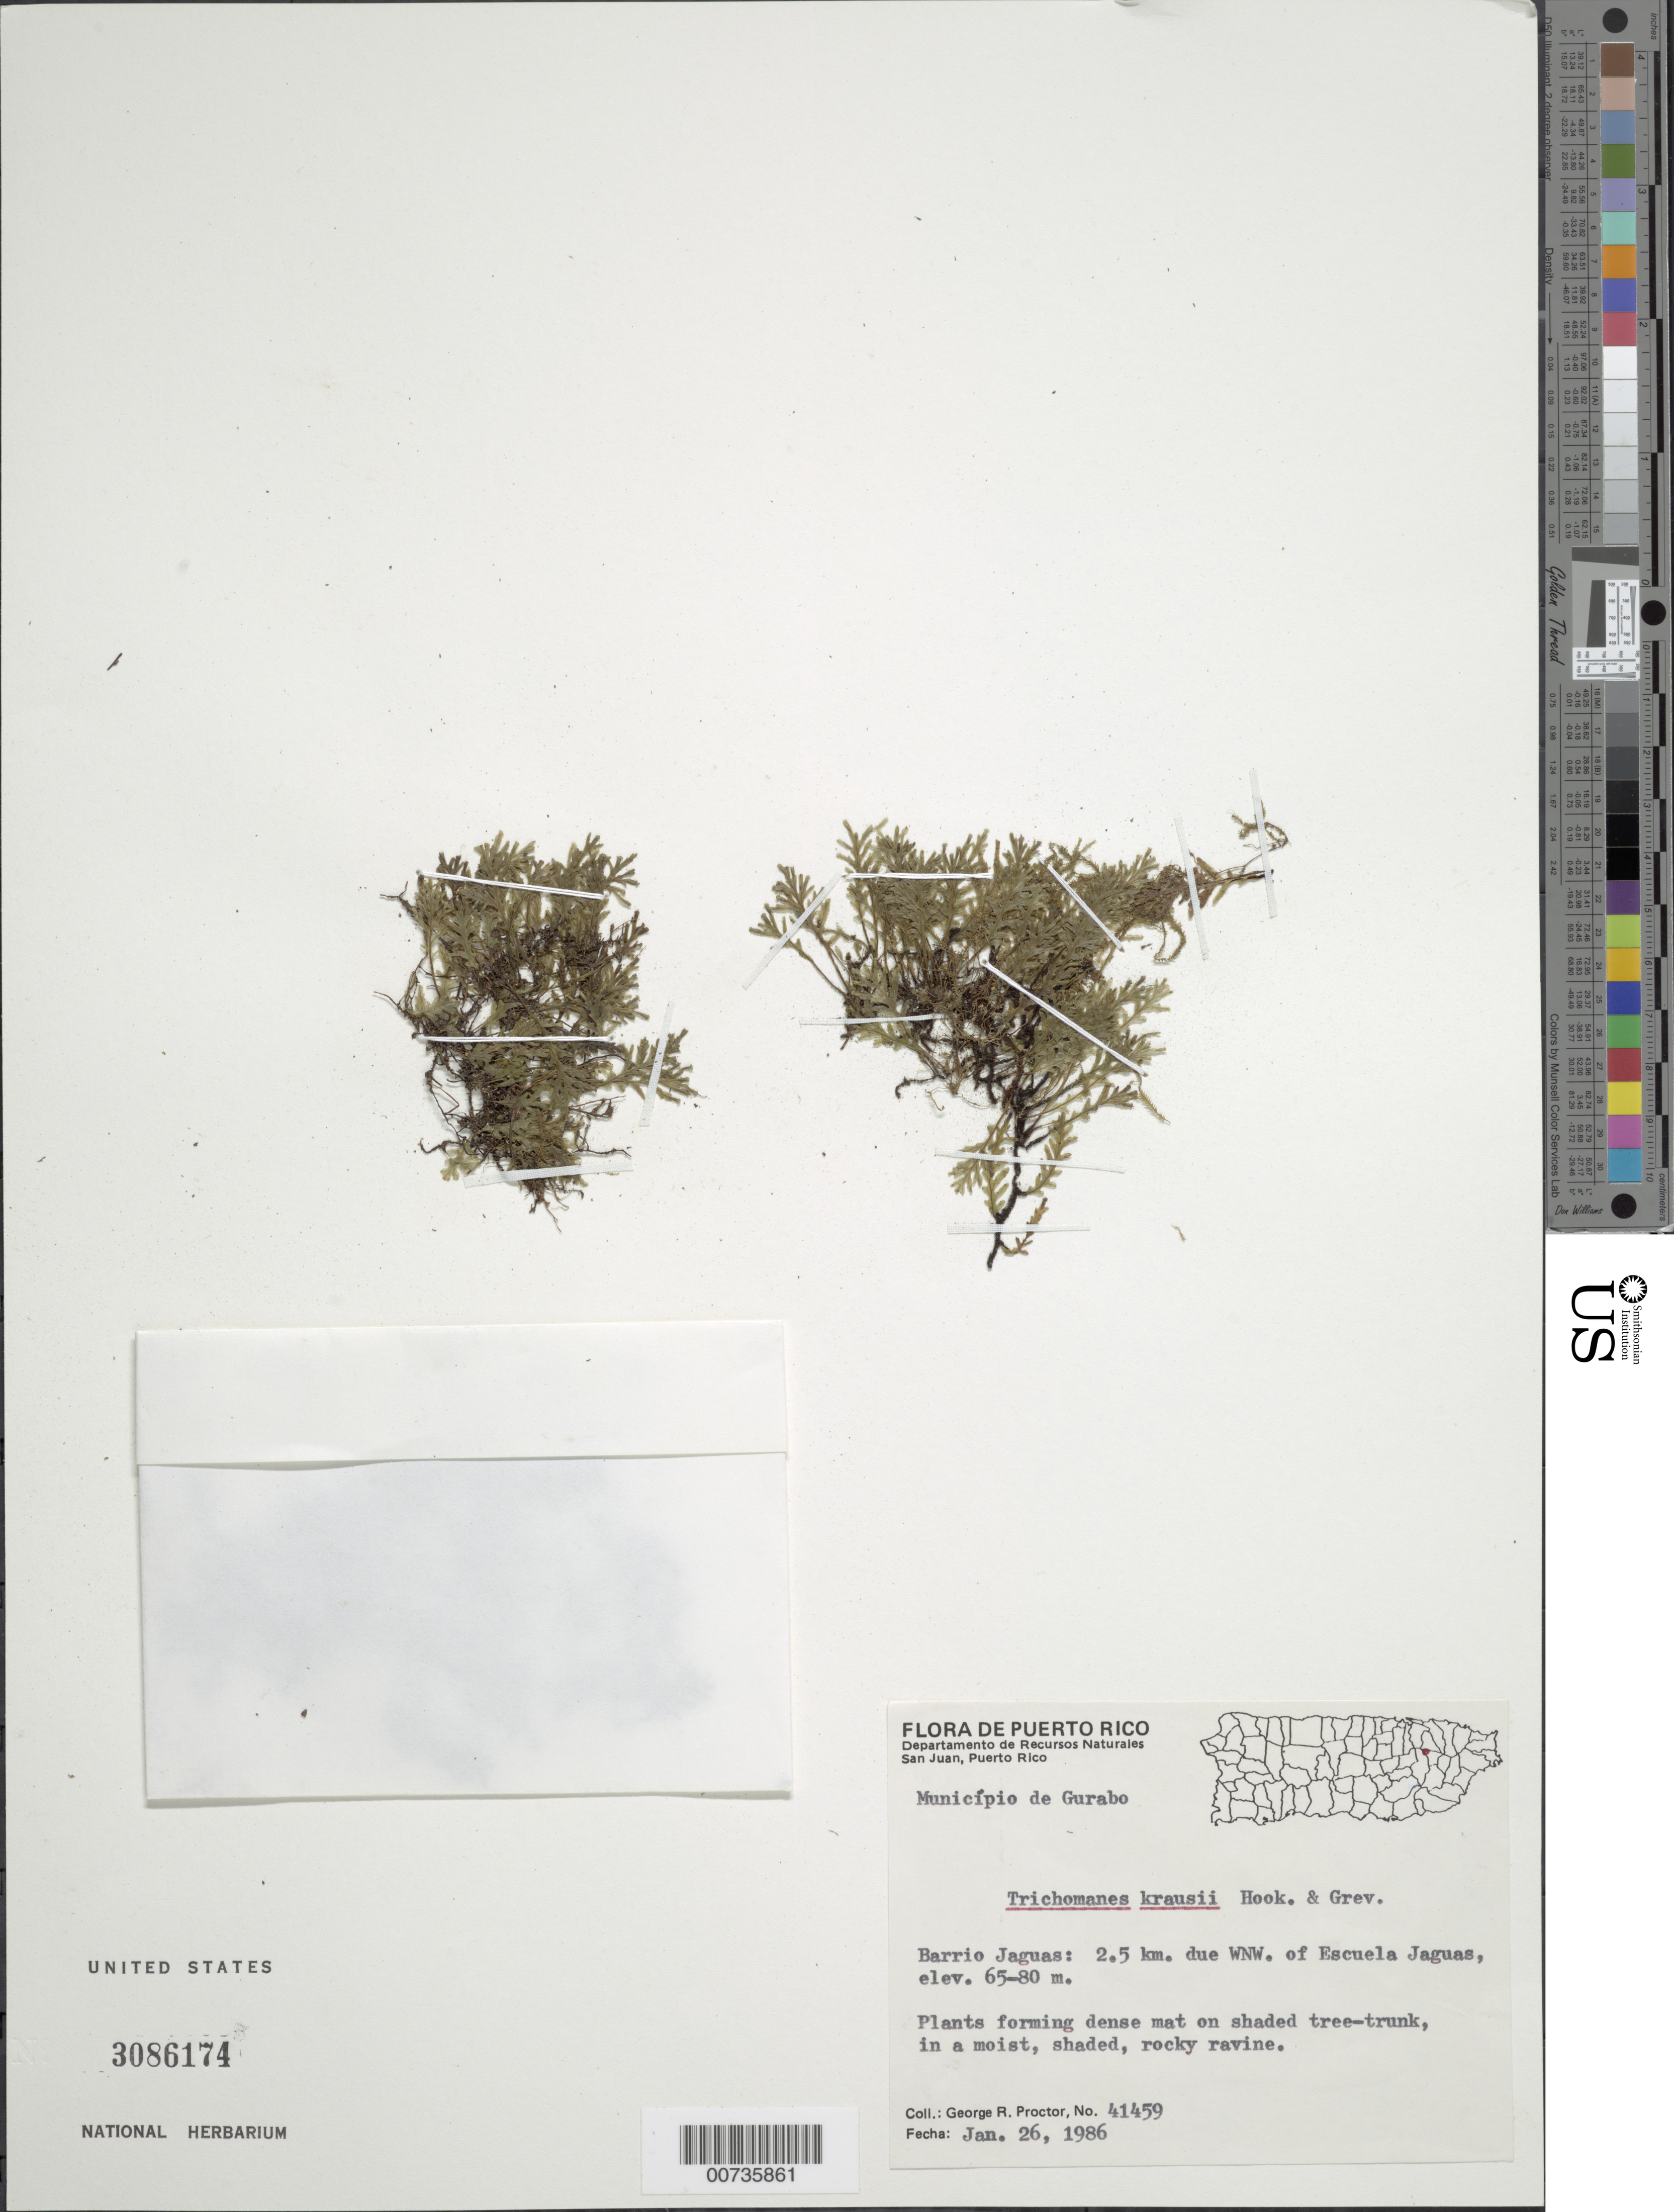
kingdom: Plantae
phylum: Tracheophyta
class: Polypodiopsida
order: Hymenophyllales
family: Hymenophyllaceae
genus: Didymoglossum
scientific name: Didymoglossum kraussii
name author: (Hook. & Grev.) C. Presl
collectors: G. R. Proctor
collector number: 41459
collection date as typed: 26 Jan 1986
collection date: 1986-01-26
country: Puerto Rico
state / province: Gurabo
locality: Mun. Gurabo, Barrio Jaguas: 2.5 km due WNW of Escuela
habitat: Plants forming dense mat on shaded tree-trunk, in moist, shaded, rocky vine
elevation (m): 65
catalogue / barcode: US 3086174